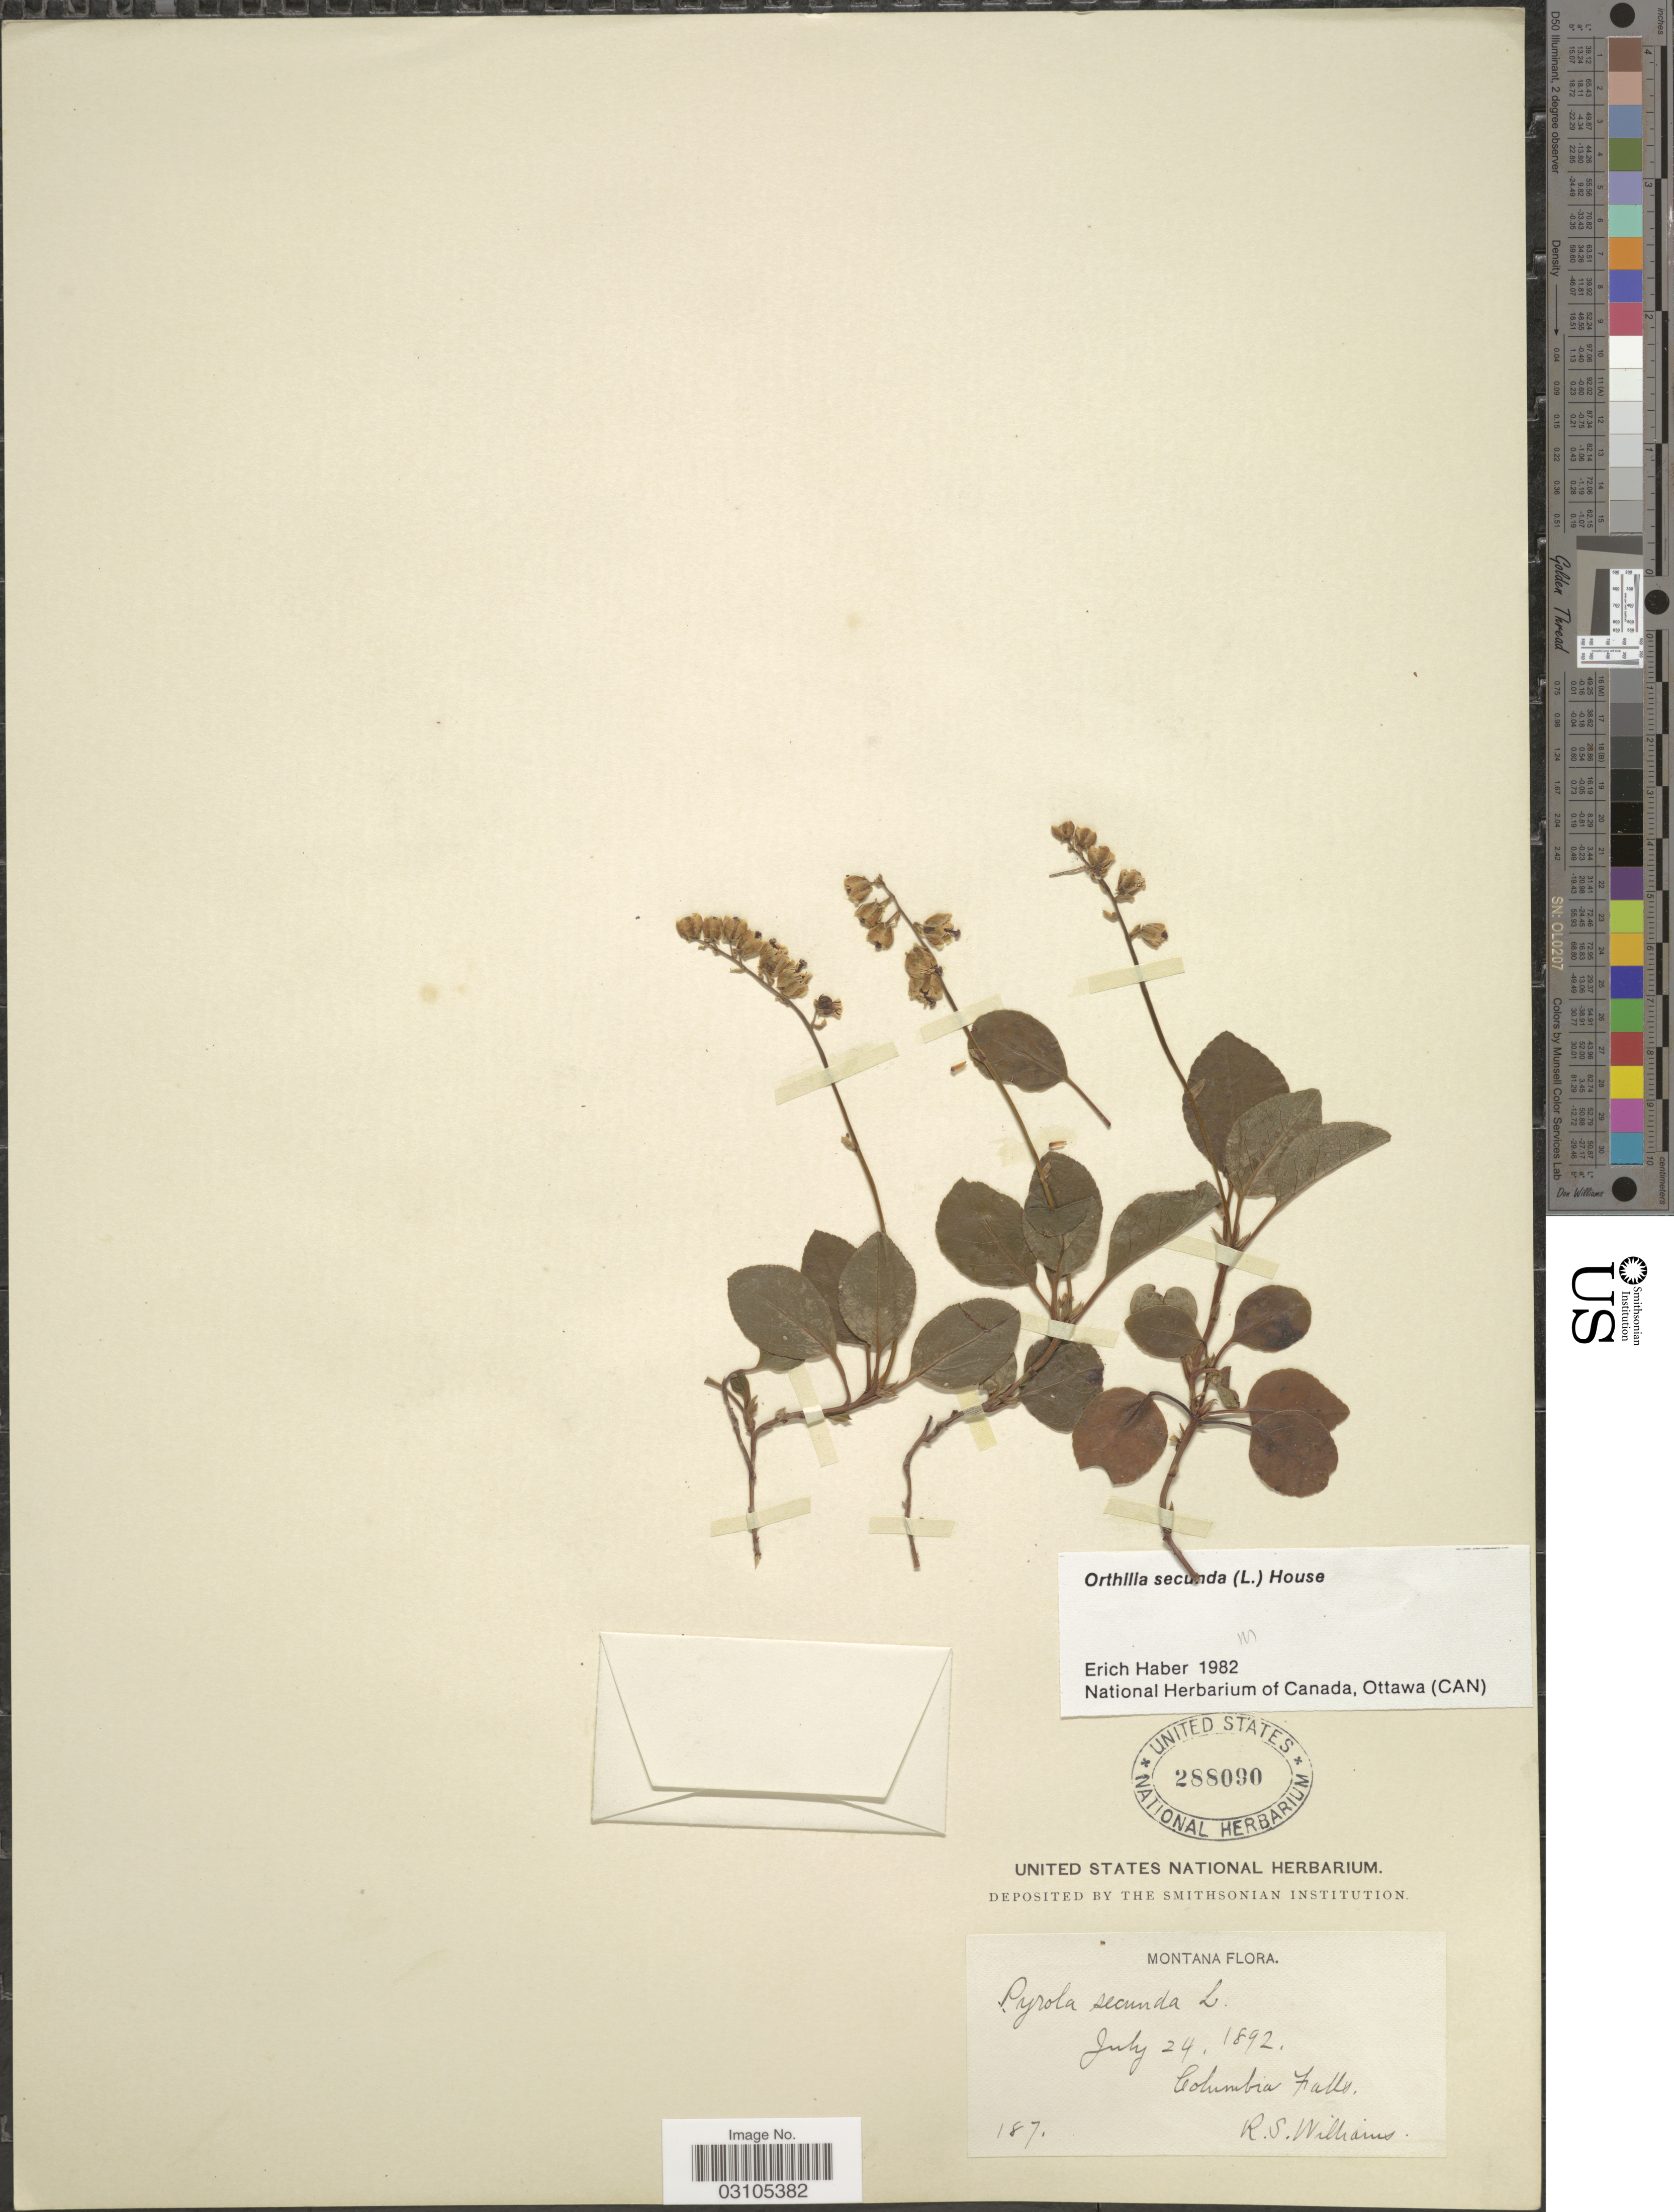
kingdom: Plantae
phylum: Tracheophyta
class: Magnoliopsida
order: Ericales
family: Ericaceae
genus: Orthilia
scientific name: Orthilia secunda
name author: (L.) House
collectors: R. S. Williams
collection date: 1892-07-24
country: United States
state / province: Montana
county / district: Flathead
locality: Columbia Falls.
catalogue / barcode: US 288090